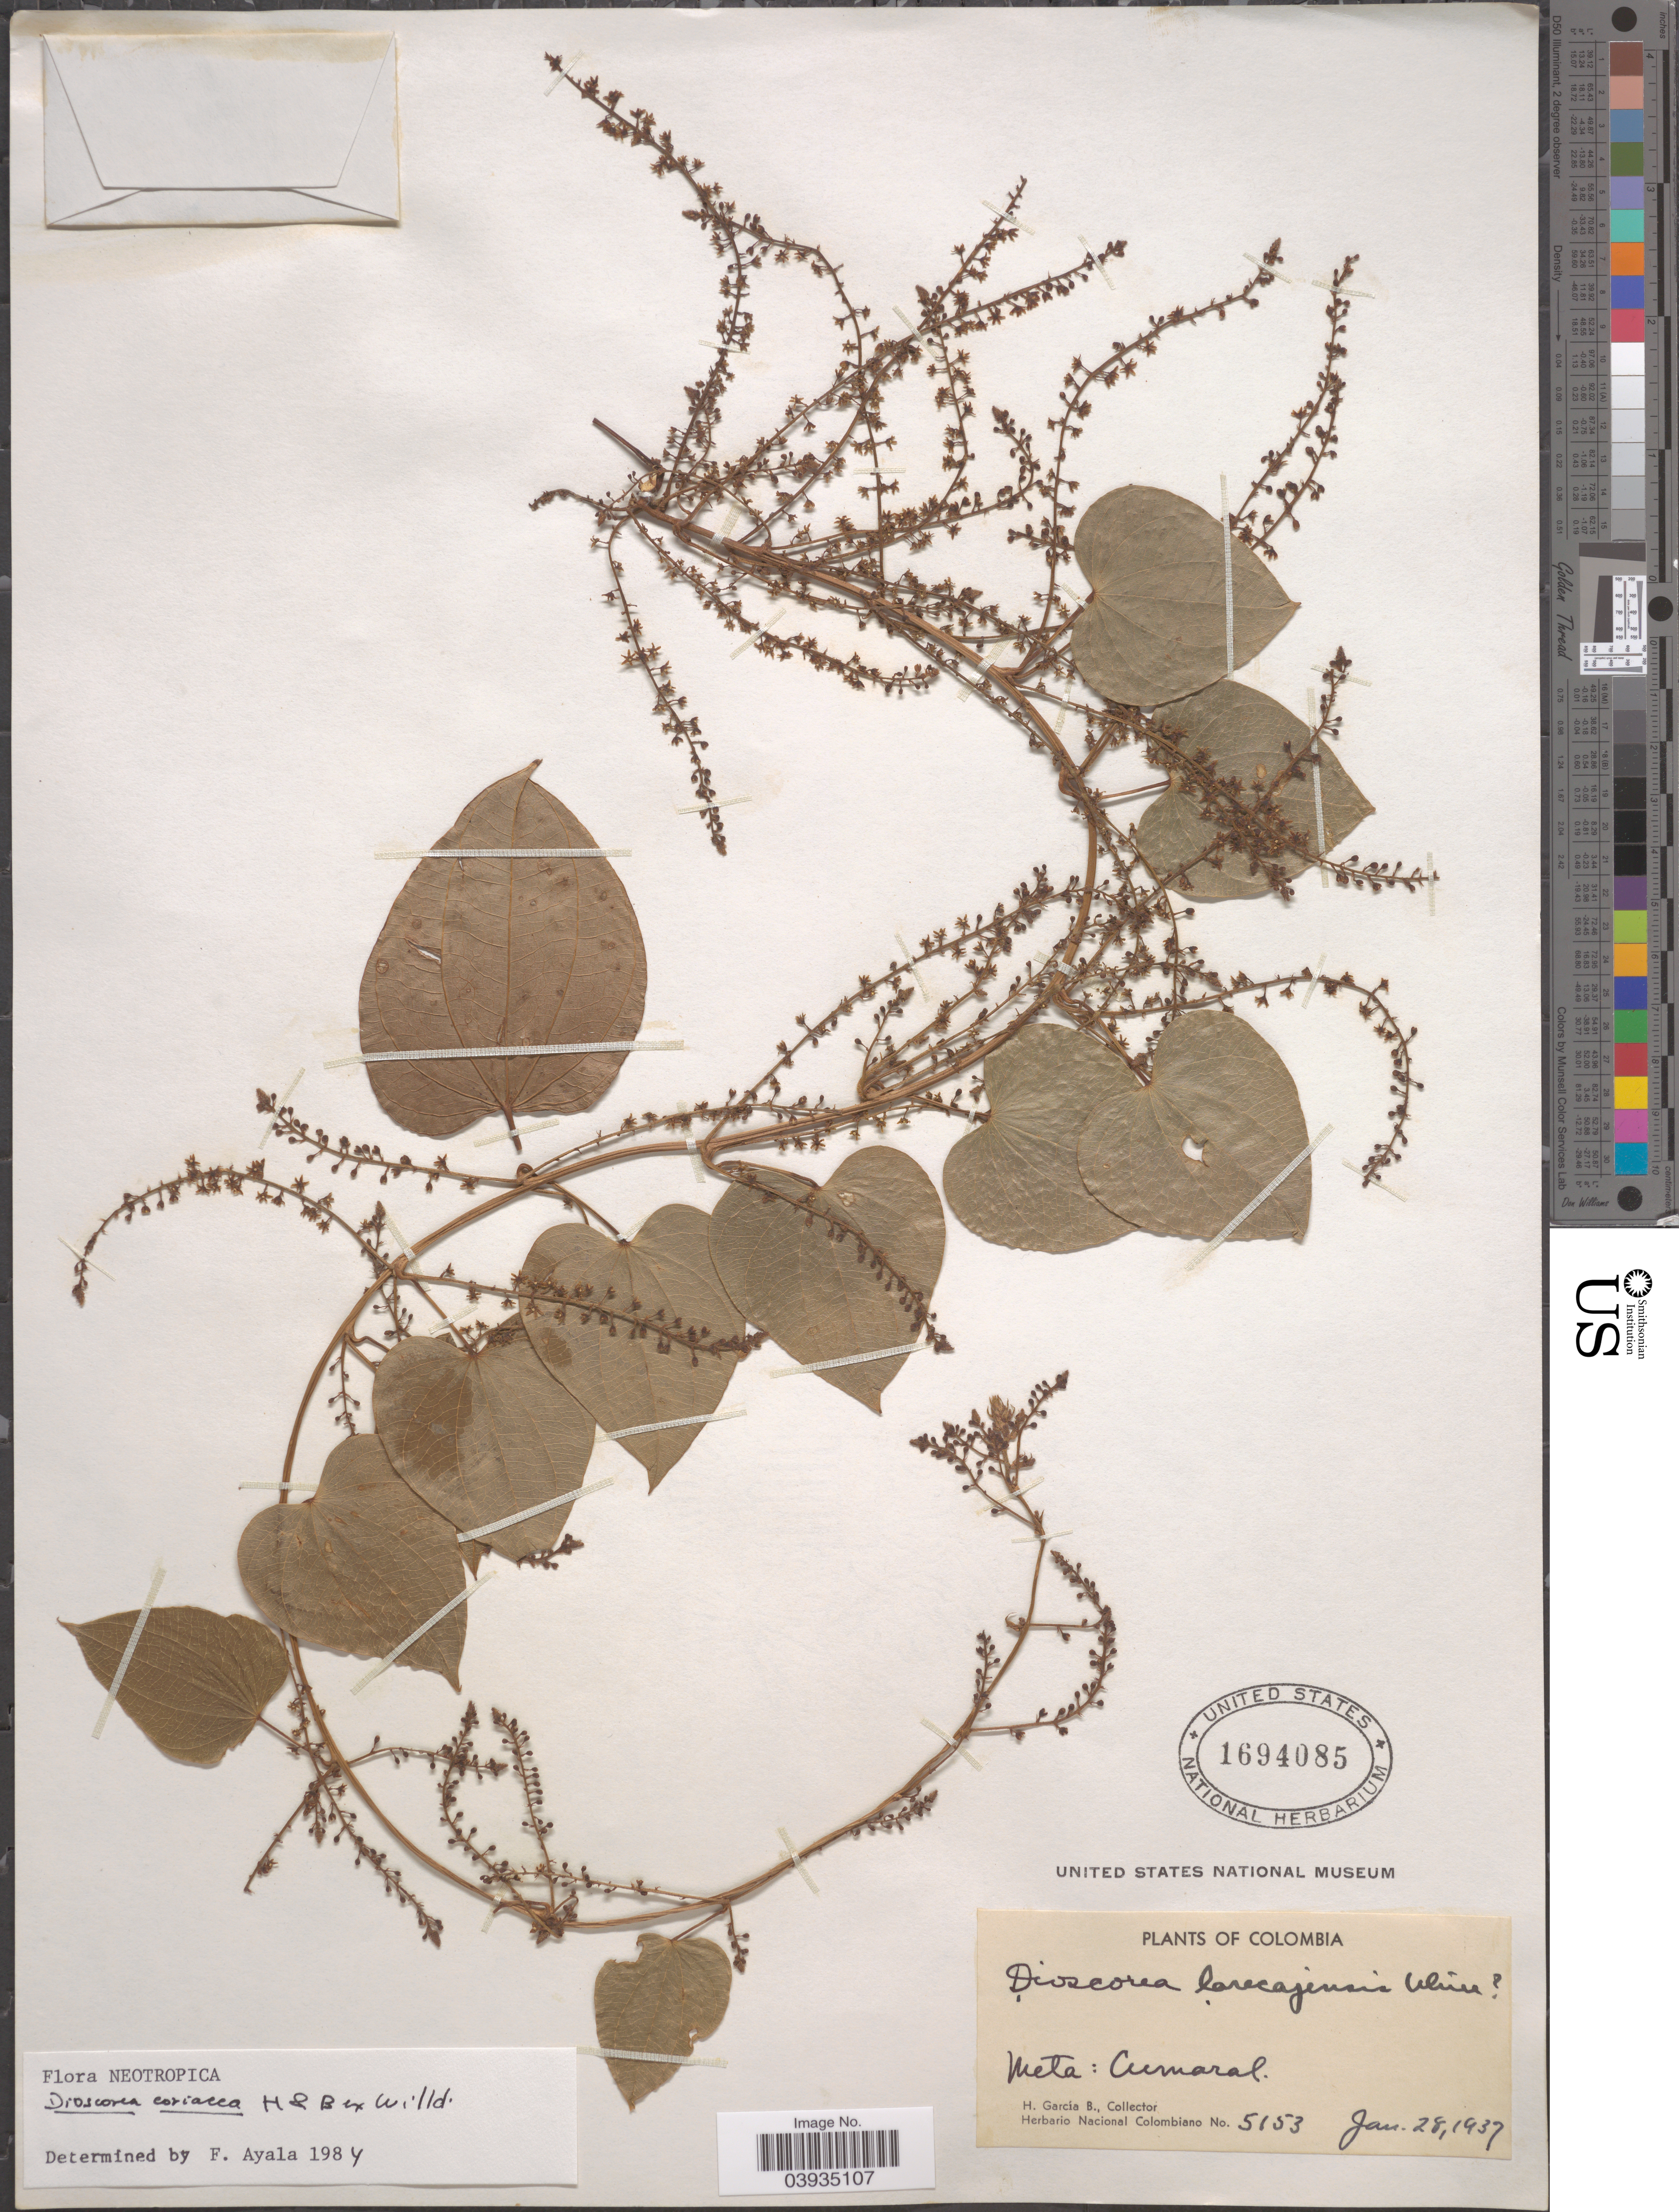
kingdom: Plantae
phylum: Tracheophyta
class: Liliopsida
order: Dioscoreales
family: Dioscoreaceae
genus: Dioscorea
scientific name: Dioscorea coriacea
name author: Humb. & Bonpl. ex Willd.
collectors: H. García B.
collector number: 5153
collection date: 1937-01-28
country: Colombia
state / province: Meta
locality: Cumaral.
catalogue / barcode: US 1694085